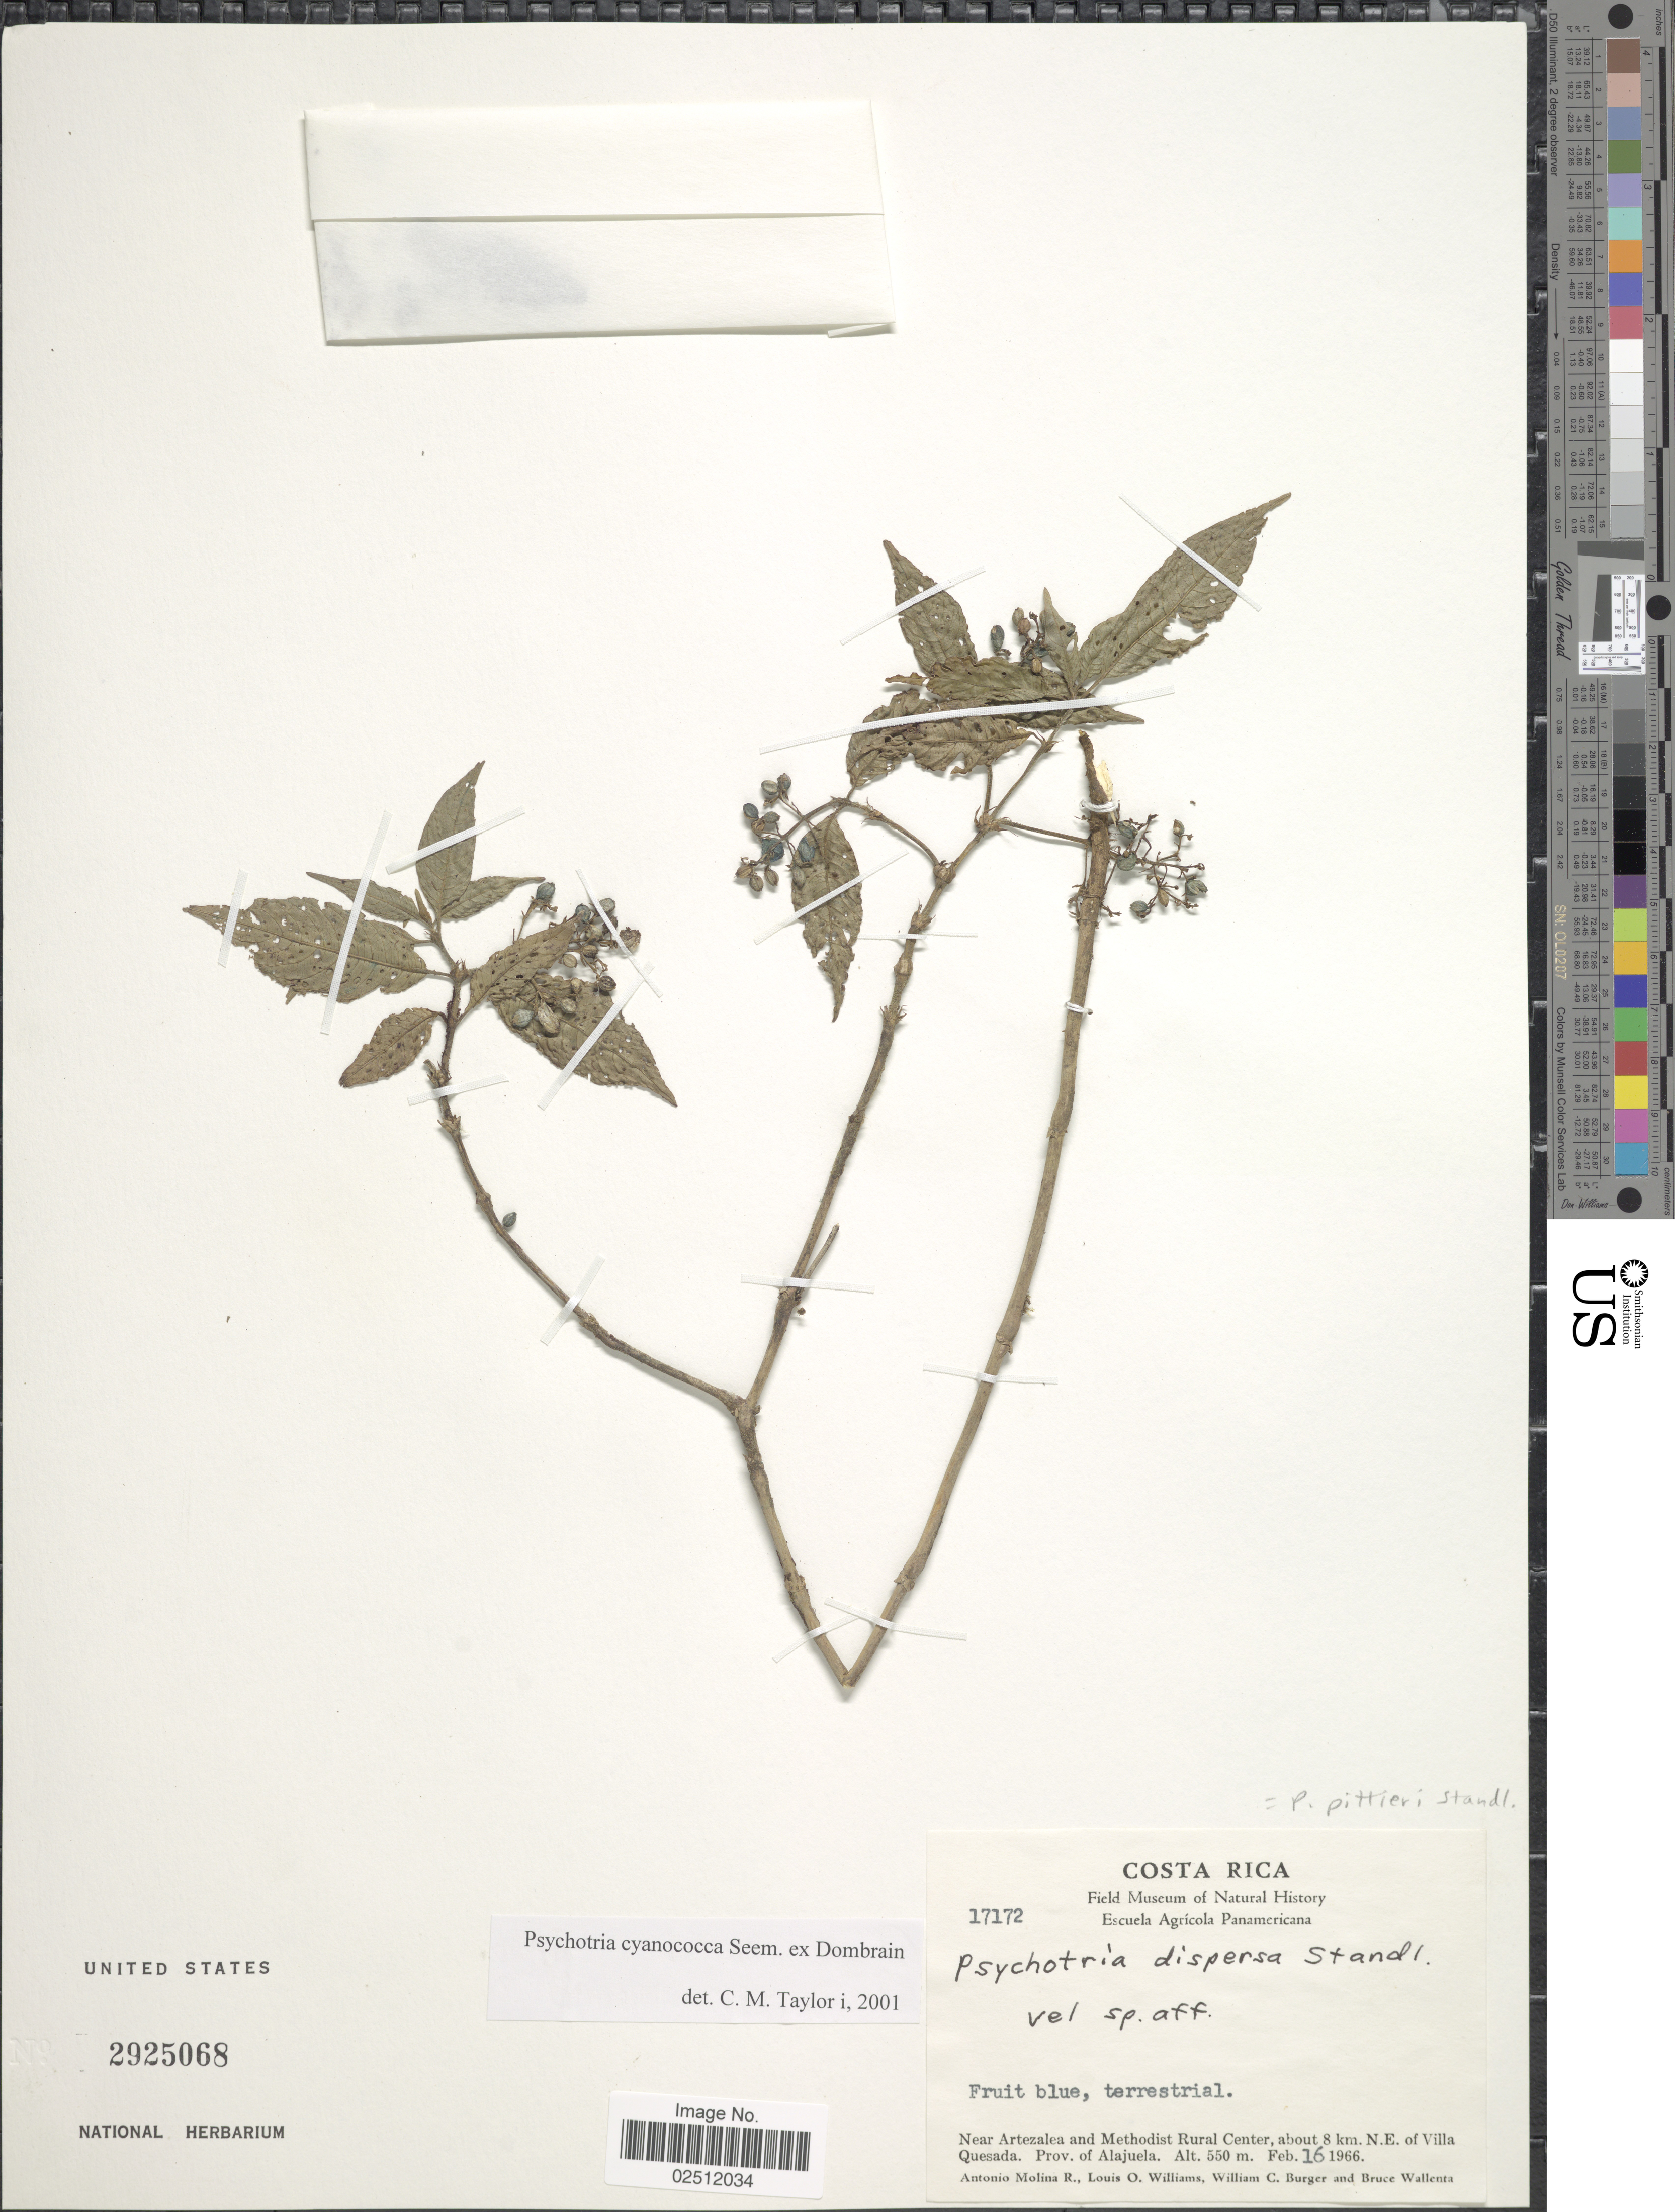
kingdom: Plantae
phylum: Tracheophyta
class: Magnoliopsida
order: Gentianales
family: Rubiaceae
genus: Psychotria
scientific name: Psychotria cyanococca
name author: Seem. ex Dombrain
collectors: A. Molina R., L. O. Williams, W. Burger & B. Wallenta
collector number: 17172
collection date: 1966-02-16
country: Costa Rica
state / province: Alajuela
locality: Near Artezalea and Methodist Rural Center, about 8 km N.E. of Villa Quesada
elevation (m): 550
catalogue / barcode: US 2925068